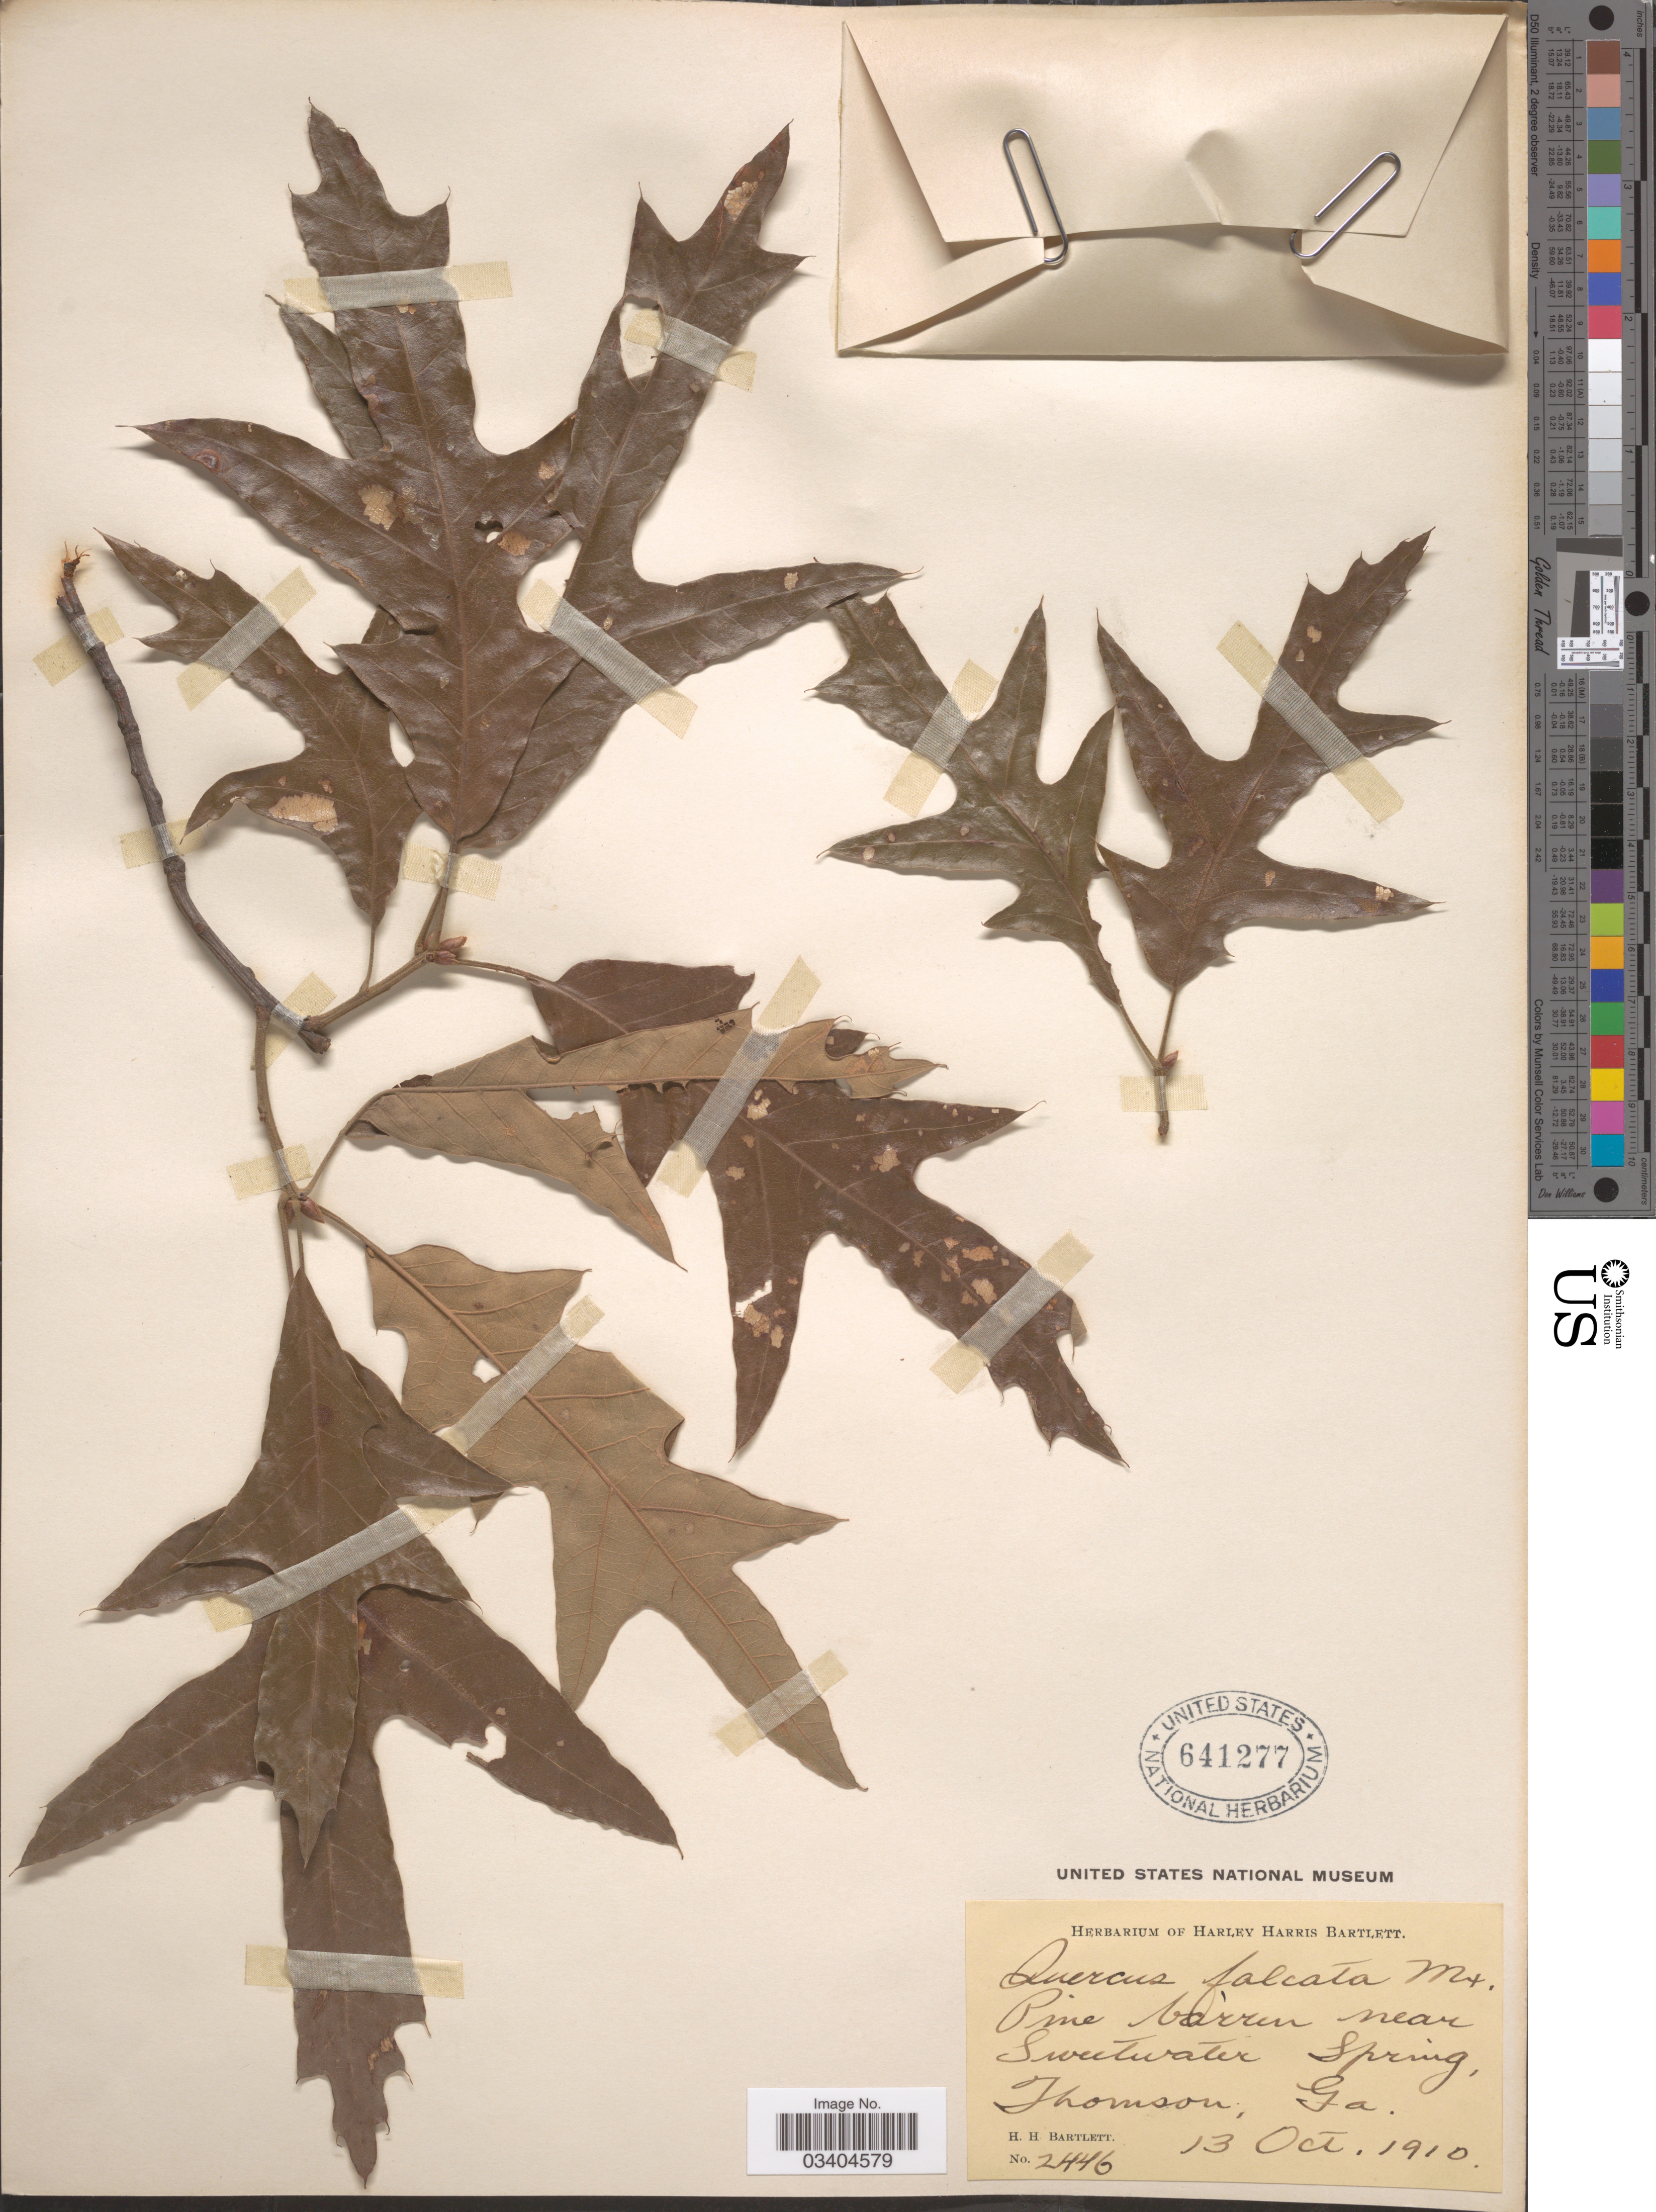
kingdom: Plantae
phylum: Tracheophyta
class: Magnoliopsida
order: Fagales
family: Fagaceae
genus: Quercus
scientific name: Quercus falcata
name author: Michx.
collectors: H. H. Bartlett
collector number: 2446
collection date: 1910-10-13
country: United States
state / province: Georgia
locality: Pine barren near Sweetwater Spring, Thomson.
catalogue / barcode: US 641277